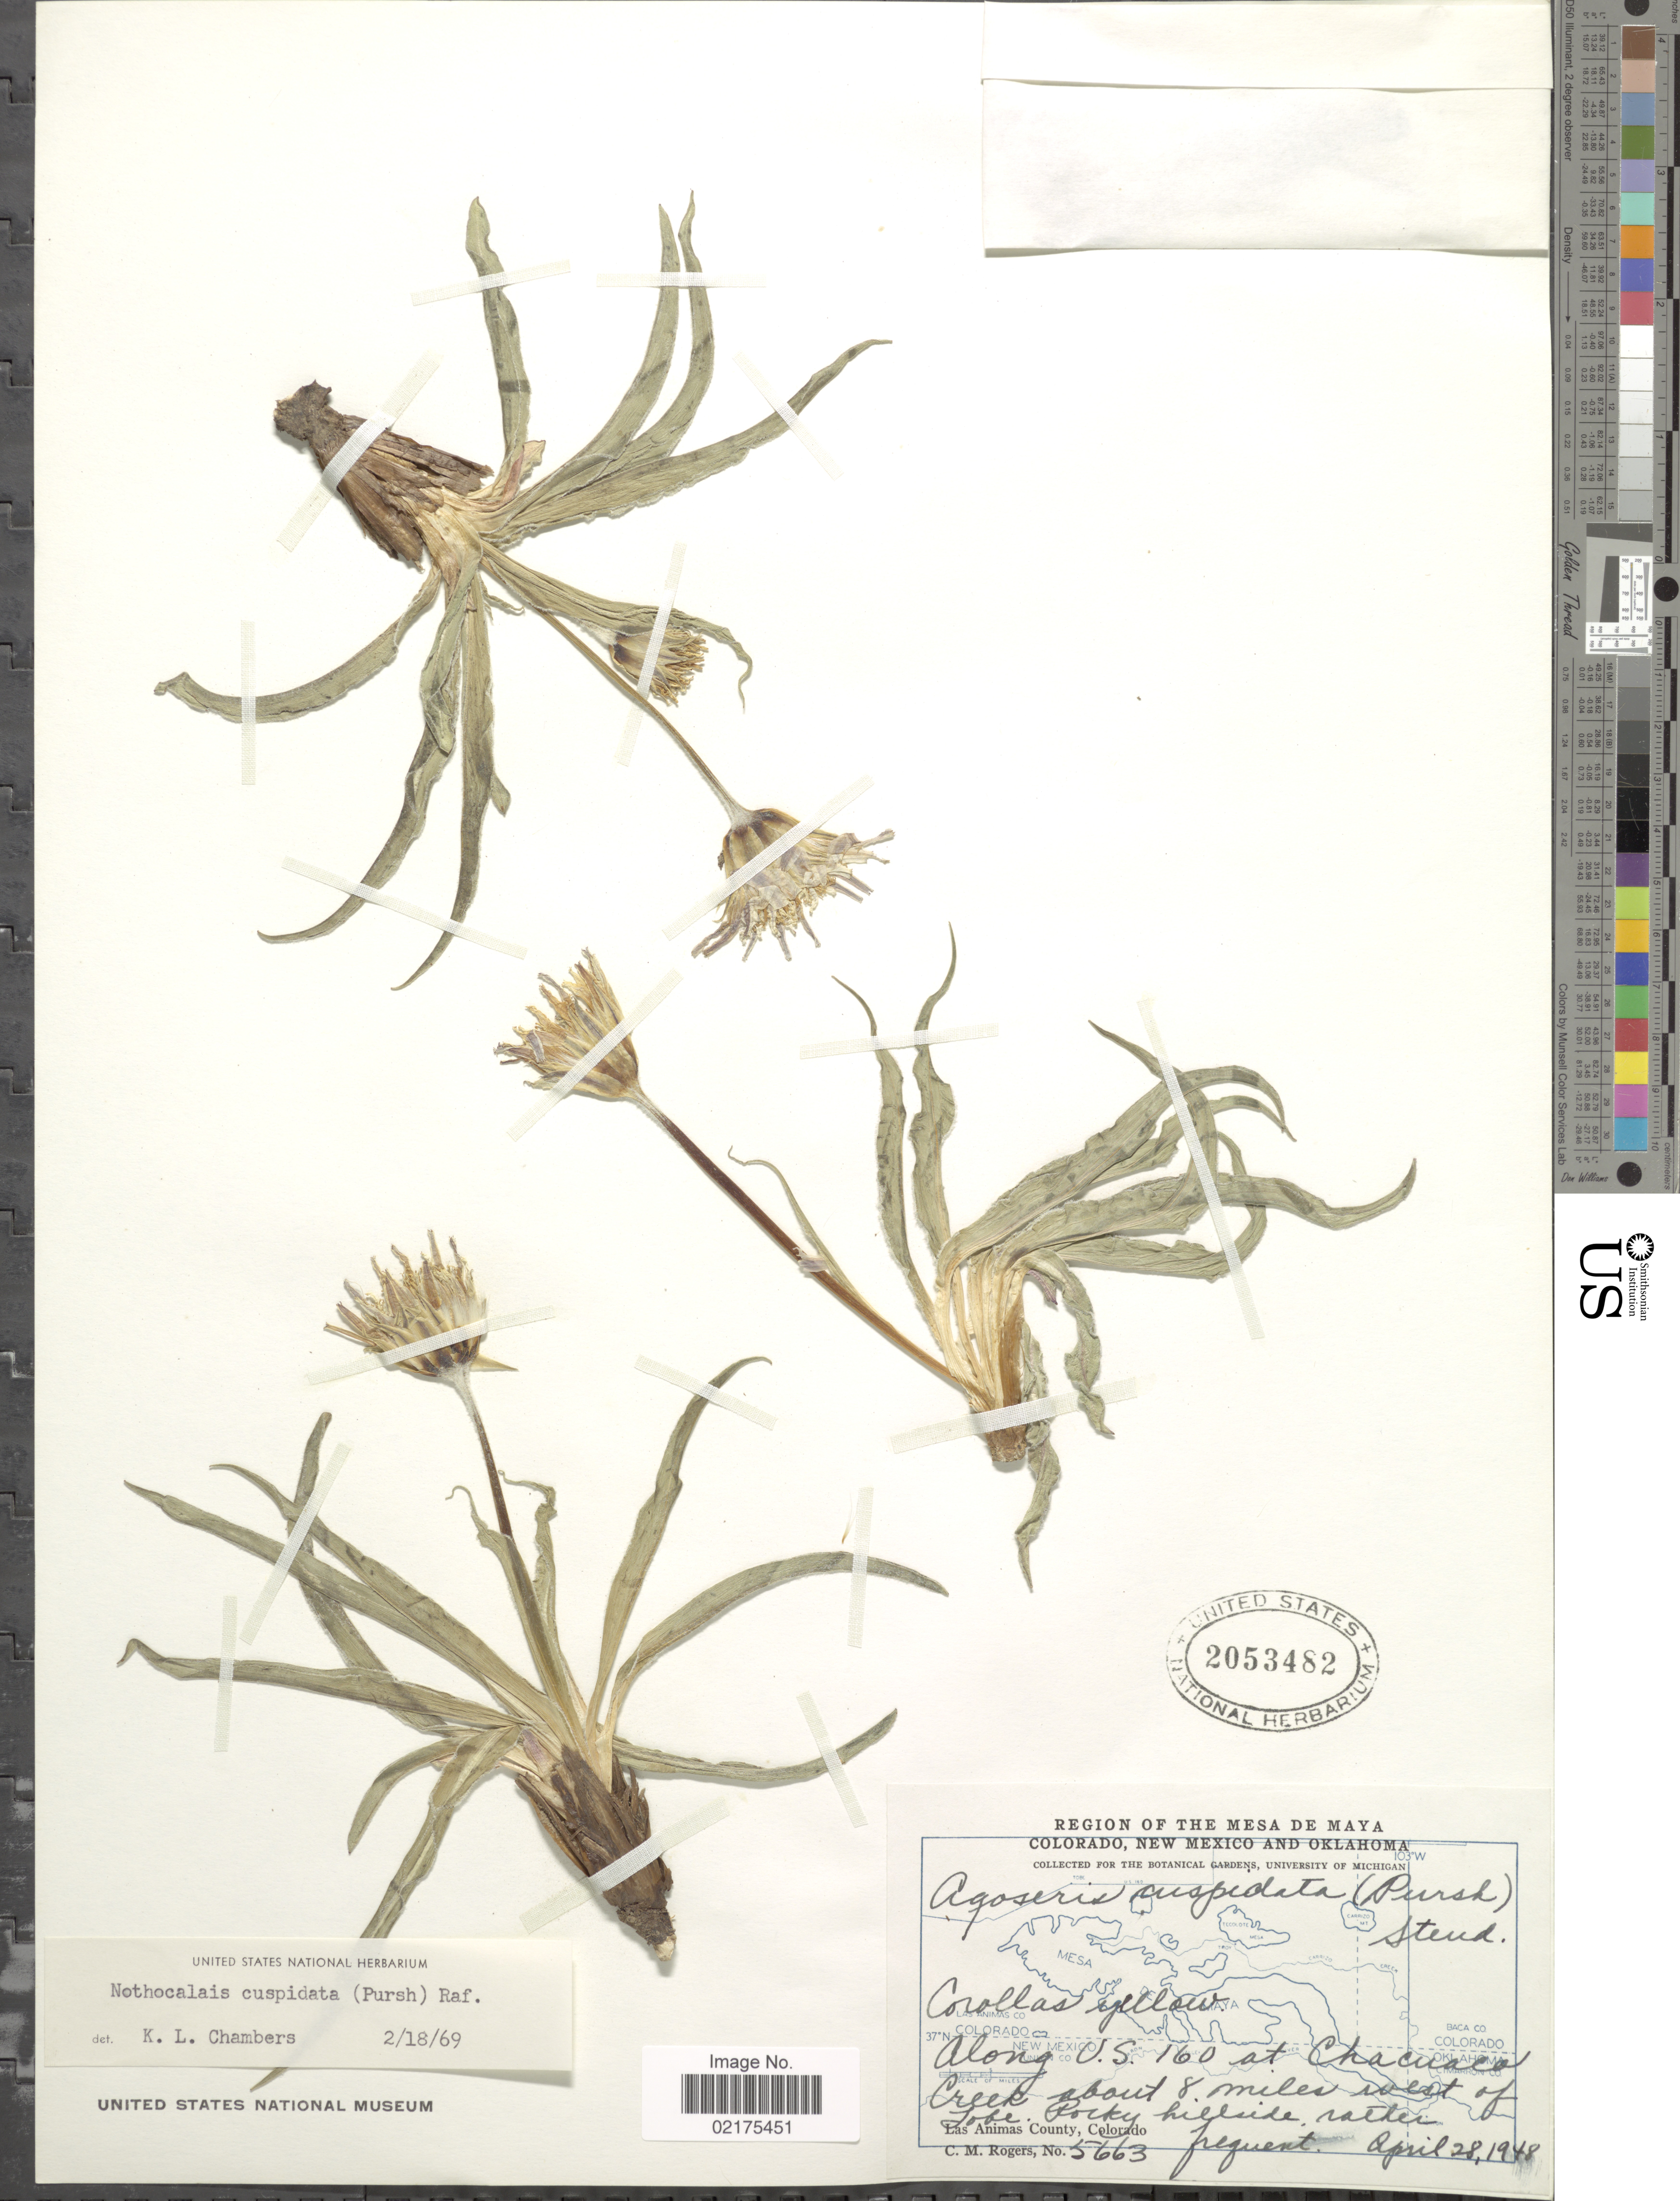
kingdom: Plantae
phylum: Tracheophyta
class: Magnoliopsida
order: Asterales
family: Asteraceae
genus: Nothocalais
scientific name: Nothocalais cuspidata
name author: (Pursh) Greene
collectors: C. M. Rogers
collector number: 5663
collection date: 1948-04-28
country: United States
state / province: Colorado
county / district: Las Animas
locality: Rocky hillside, rather frequent. Along U.S. 160 at Chacuaco Creek about 8 miles west of Tobe, Las Animas County.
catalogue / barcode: US 2053482